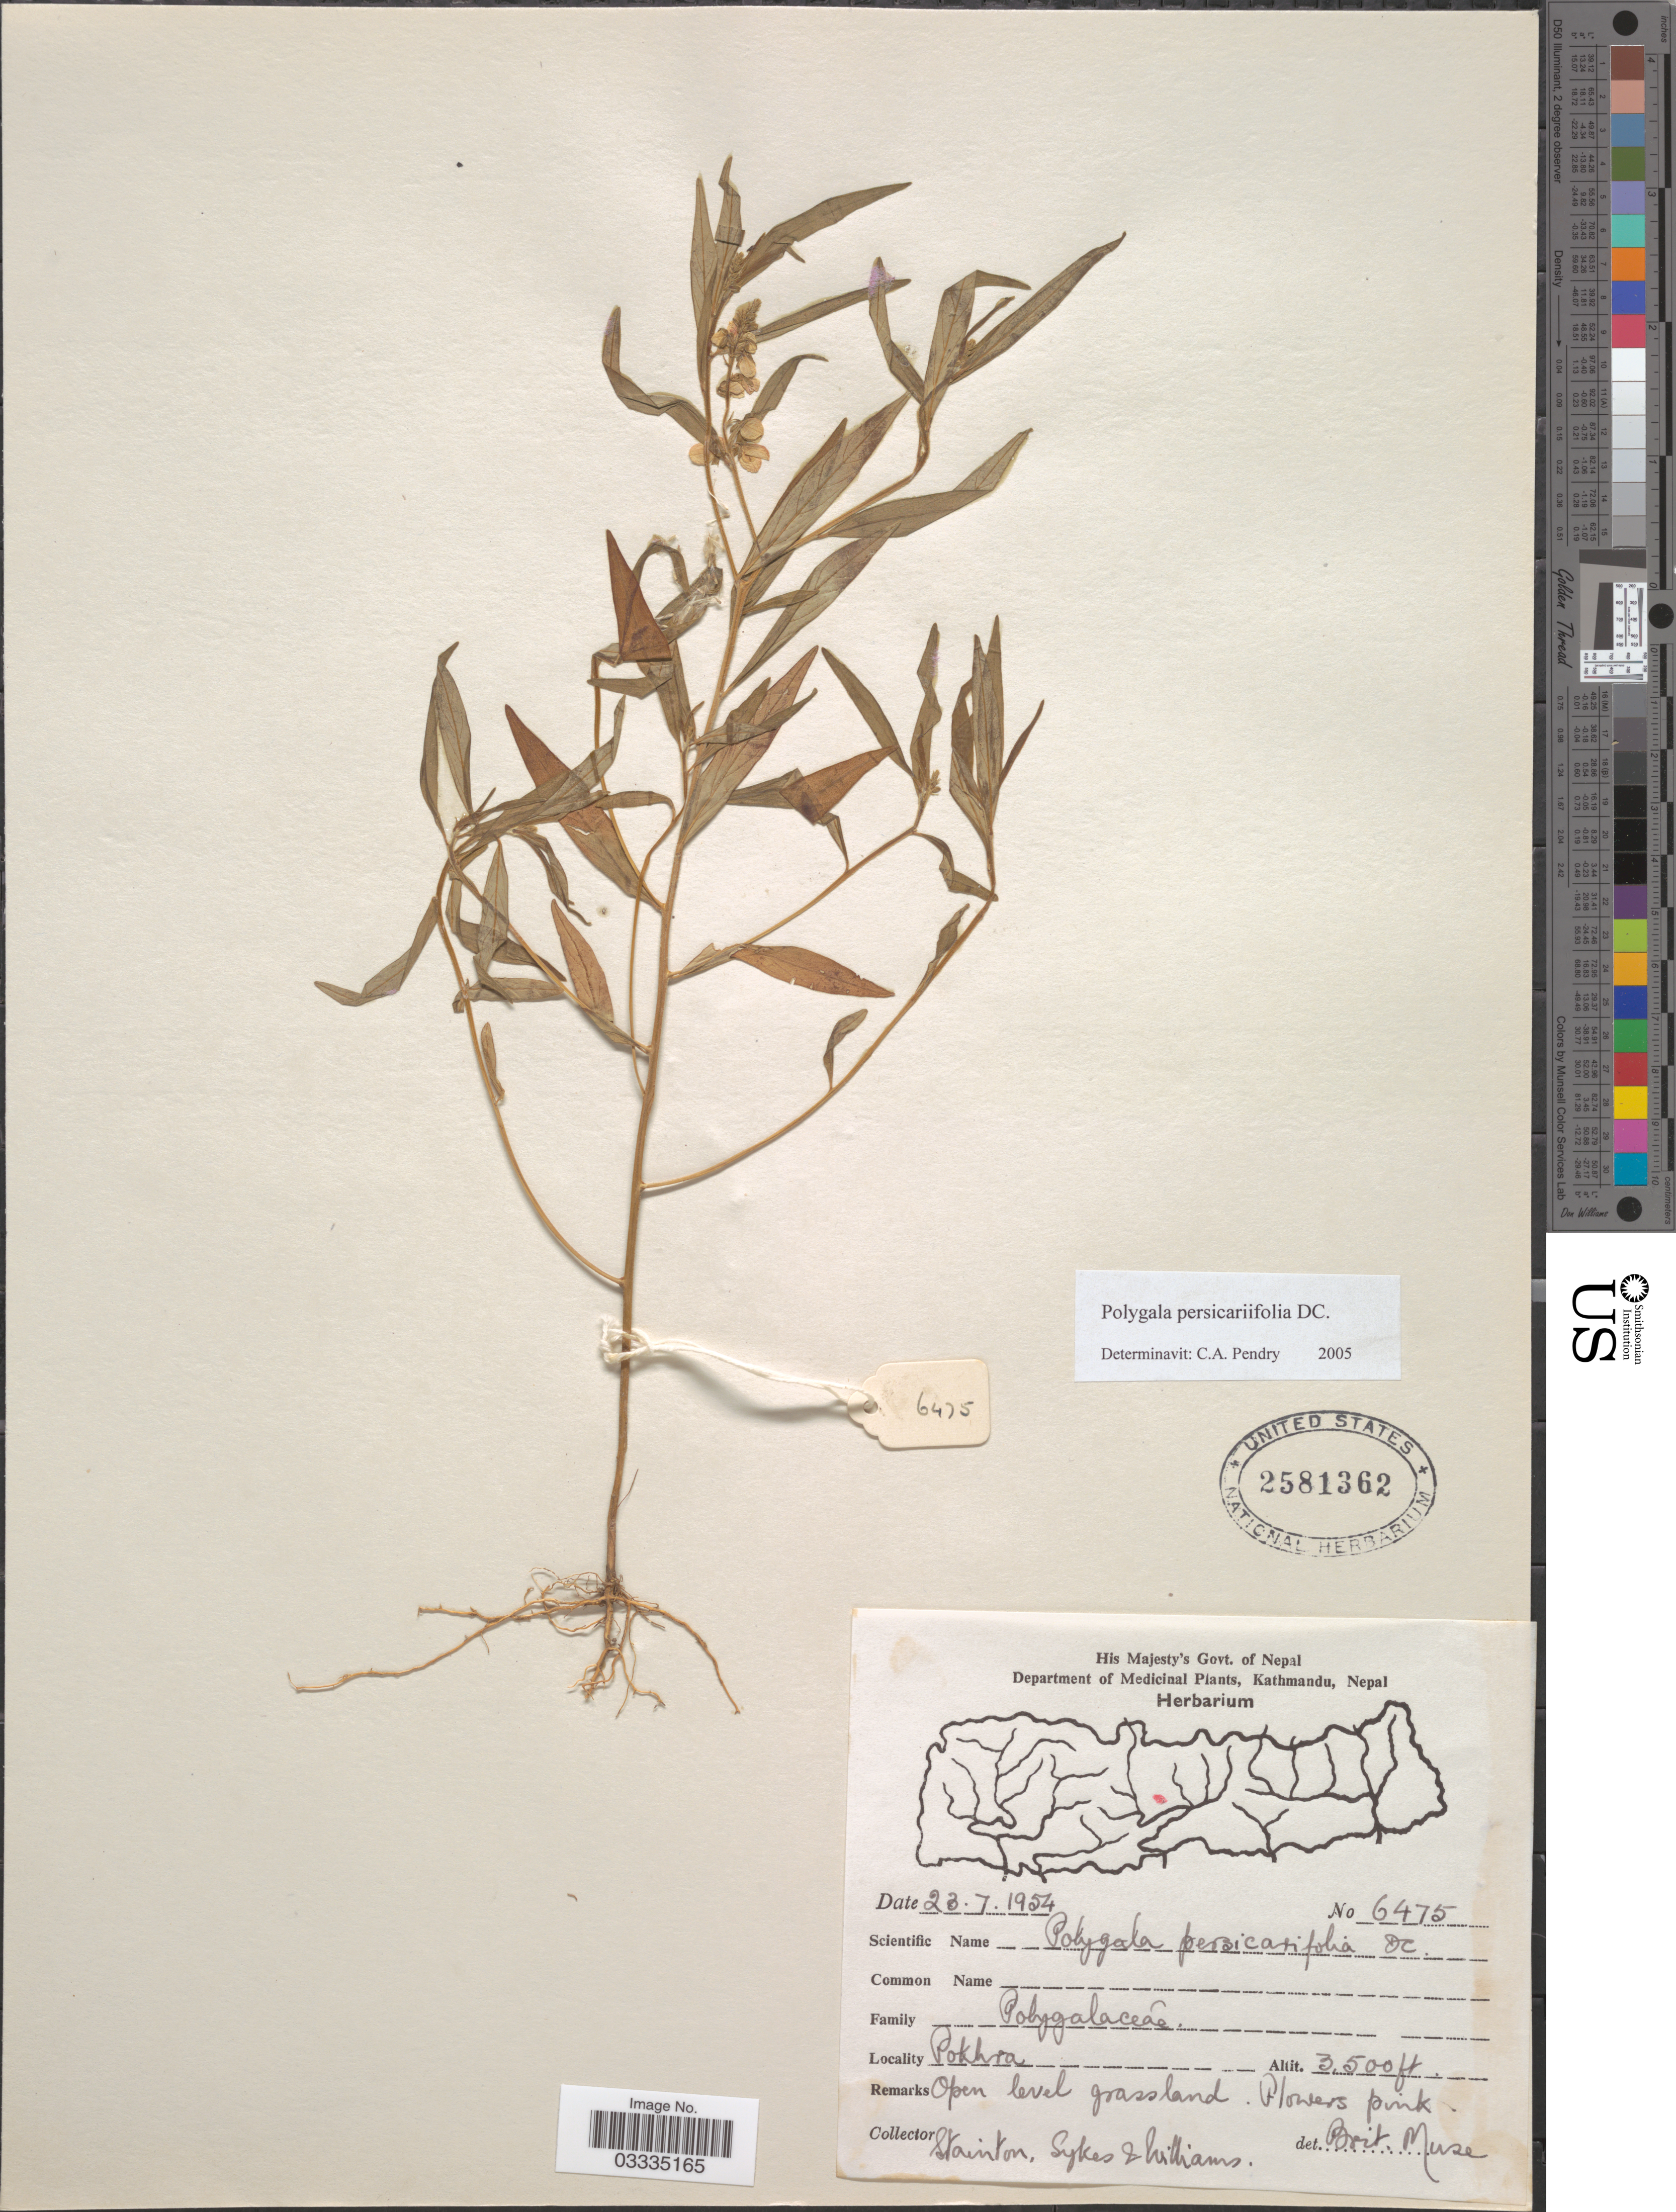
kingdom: Plantae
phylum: Tracheophyta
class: Magnoliopsida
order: Fabales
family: Polygalaceae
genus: Polygala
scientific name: Polygala persicariifolia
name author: DC.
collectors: -. Stainton, Sykes, -- & -- Williams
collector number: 6475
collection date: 1954-07-23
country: Nepal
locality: Pokhra.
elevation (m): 1067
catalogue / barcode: US 2581362